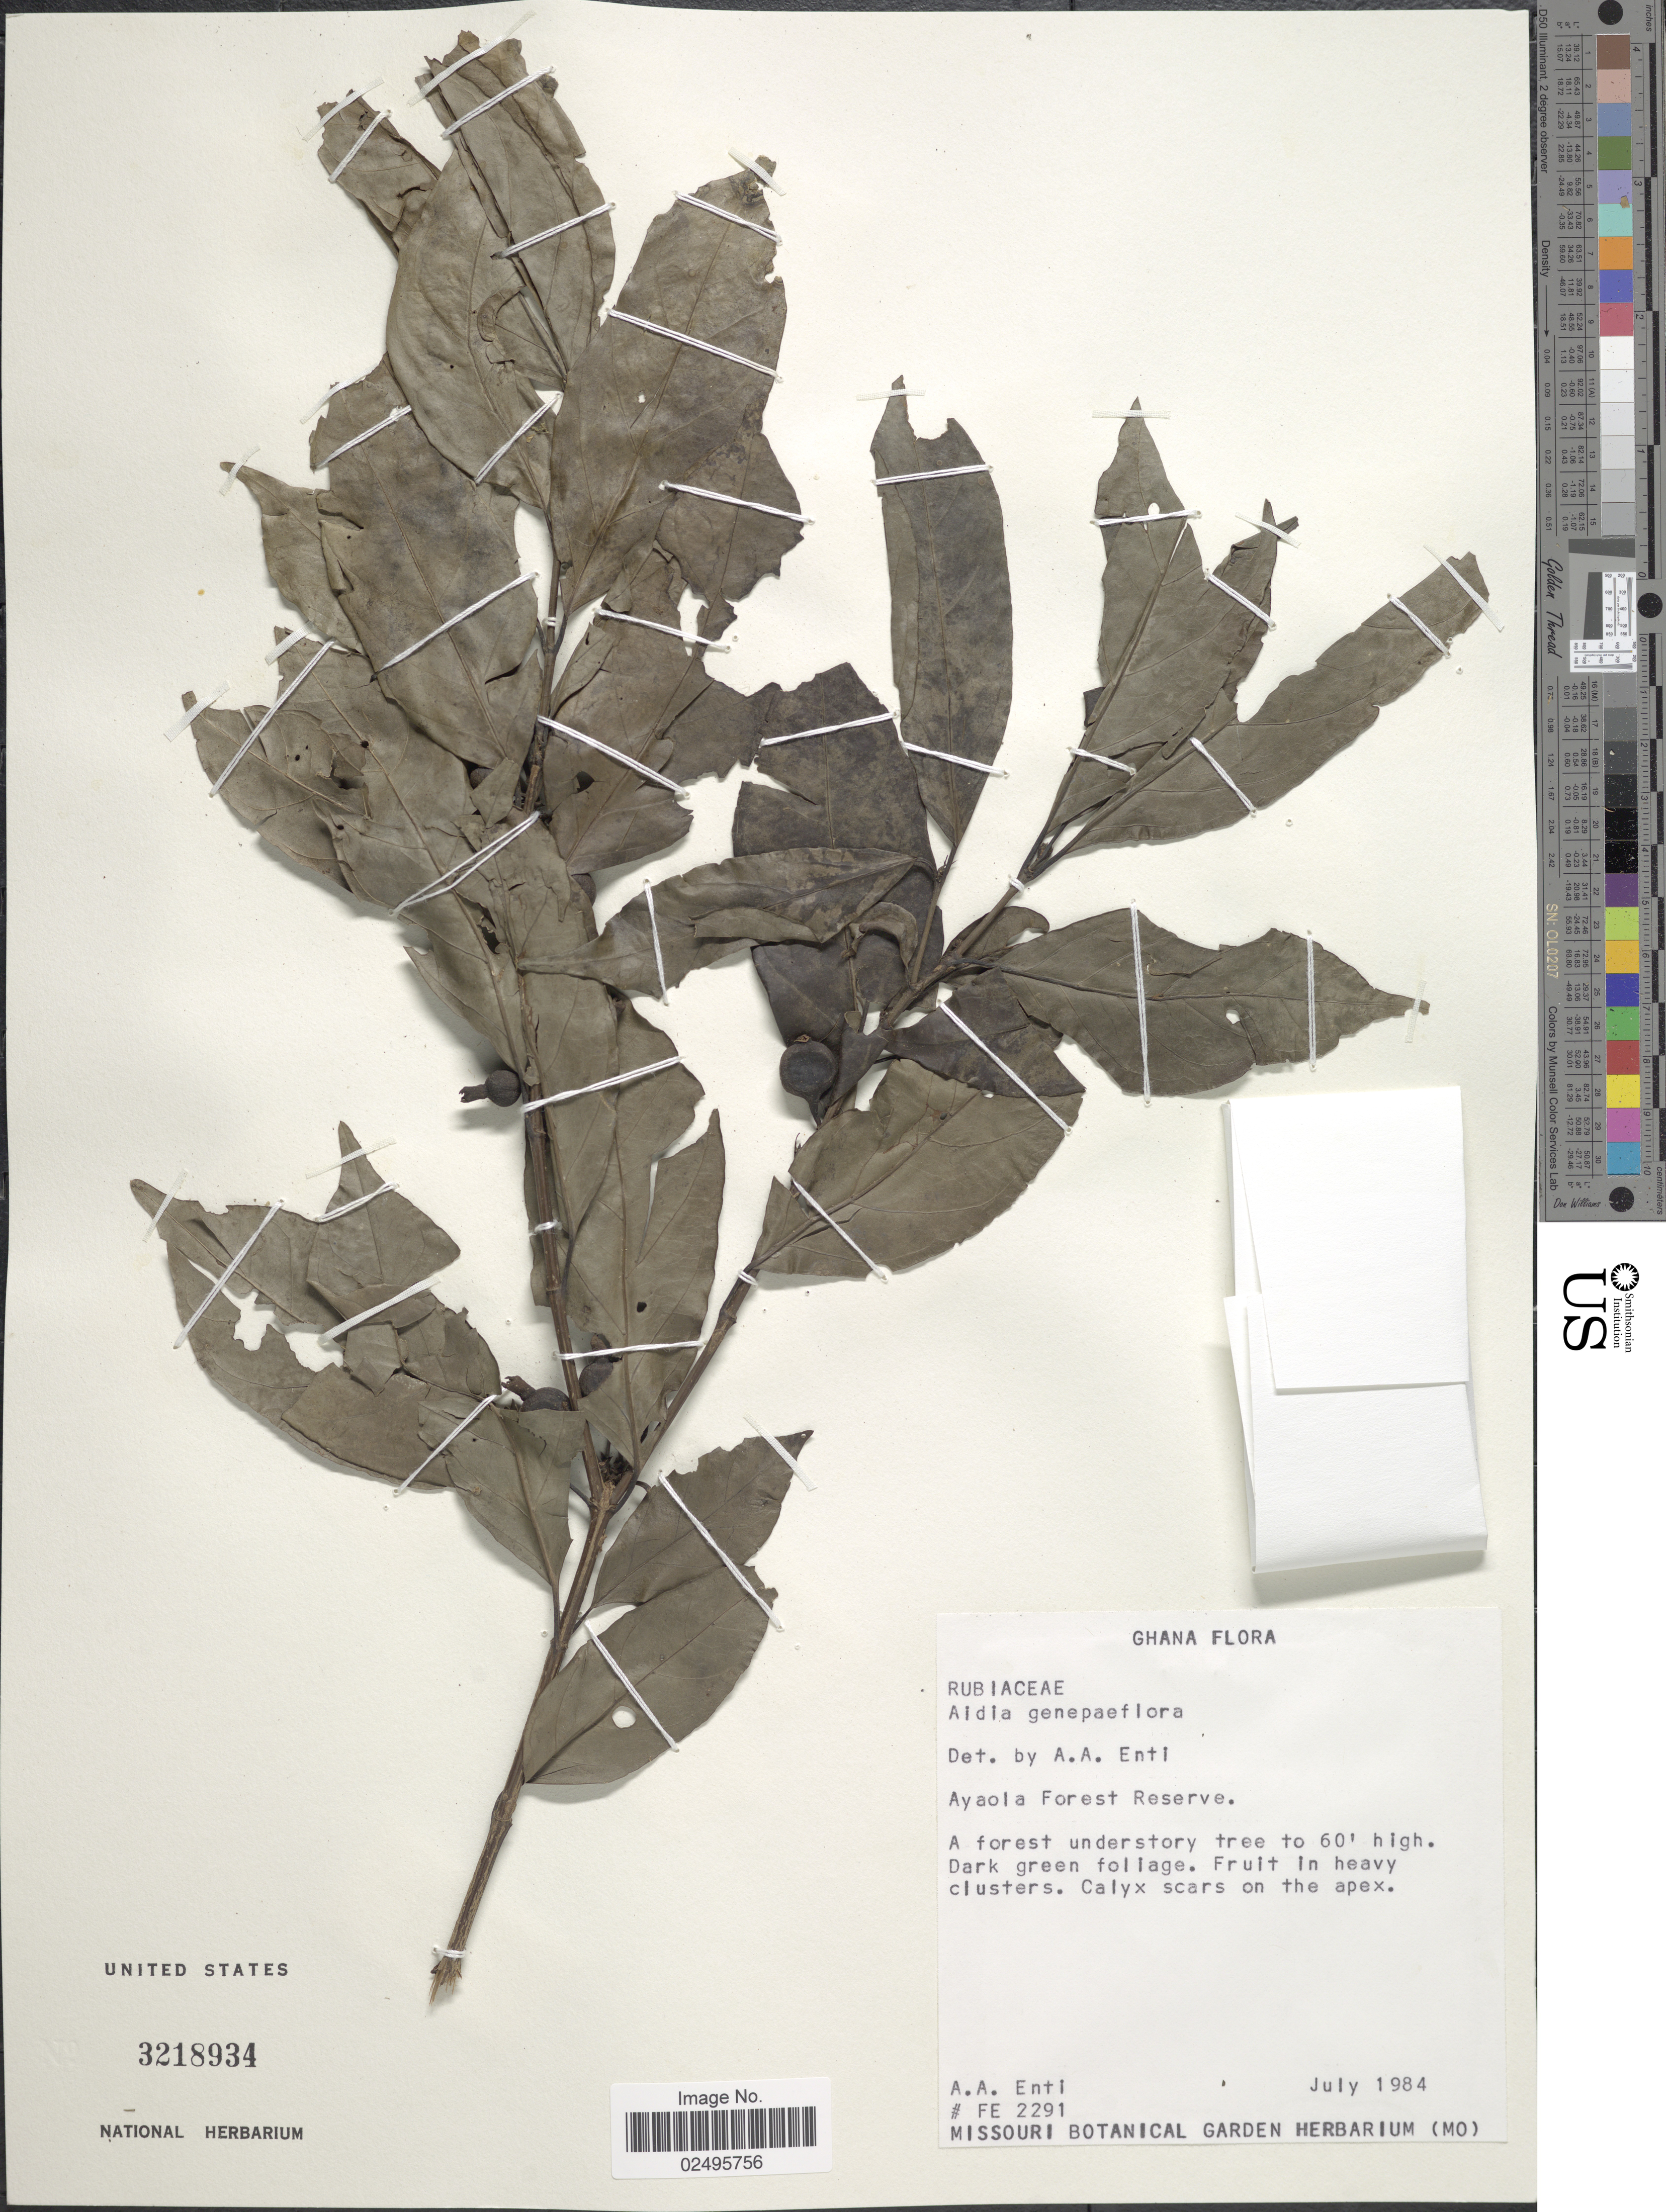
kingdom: Plantae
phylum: Tracheophyta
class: Magnoliopsida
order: Gentianales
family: Rubiaceae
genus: Aidia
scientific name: Aidia genipiflora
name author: (DC.) Dandy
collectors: A. Enti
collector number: FE2291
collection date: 1984-07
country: Ghana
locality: Ayaola Forest Reserve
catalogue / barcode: US 3218934